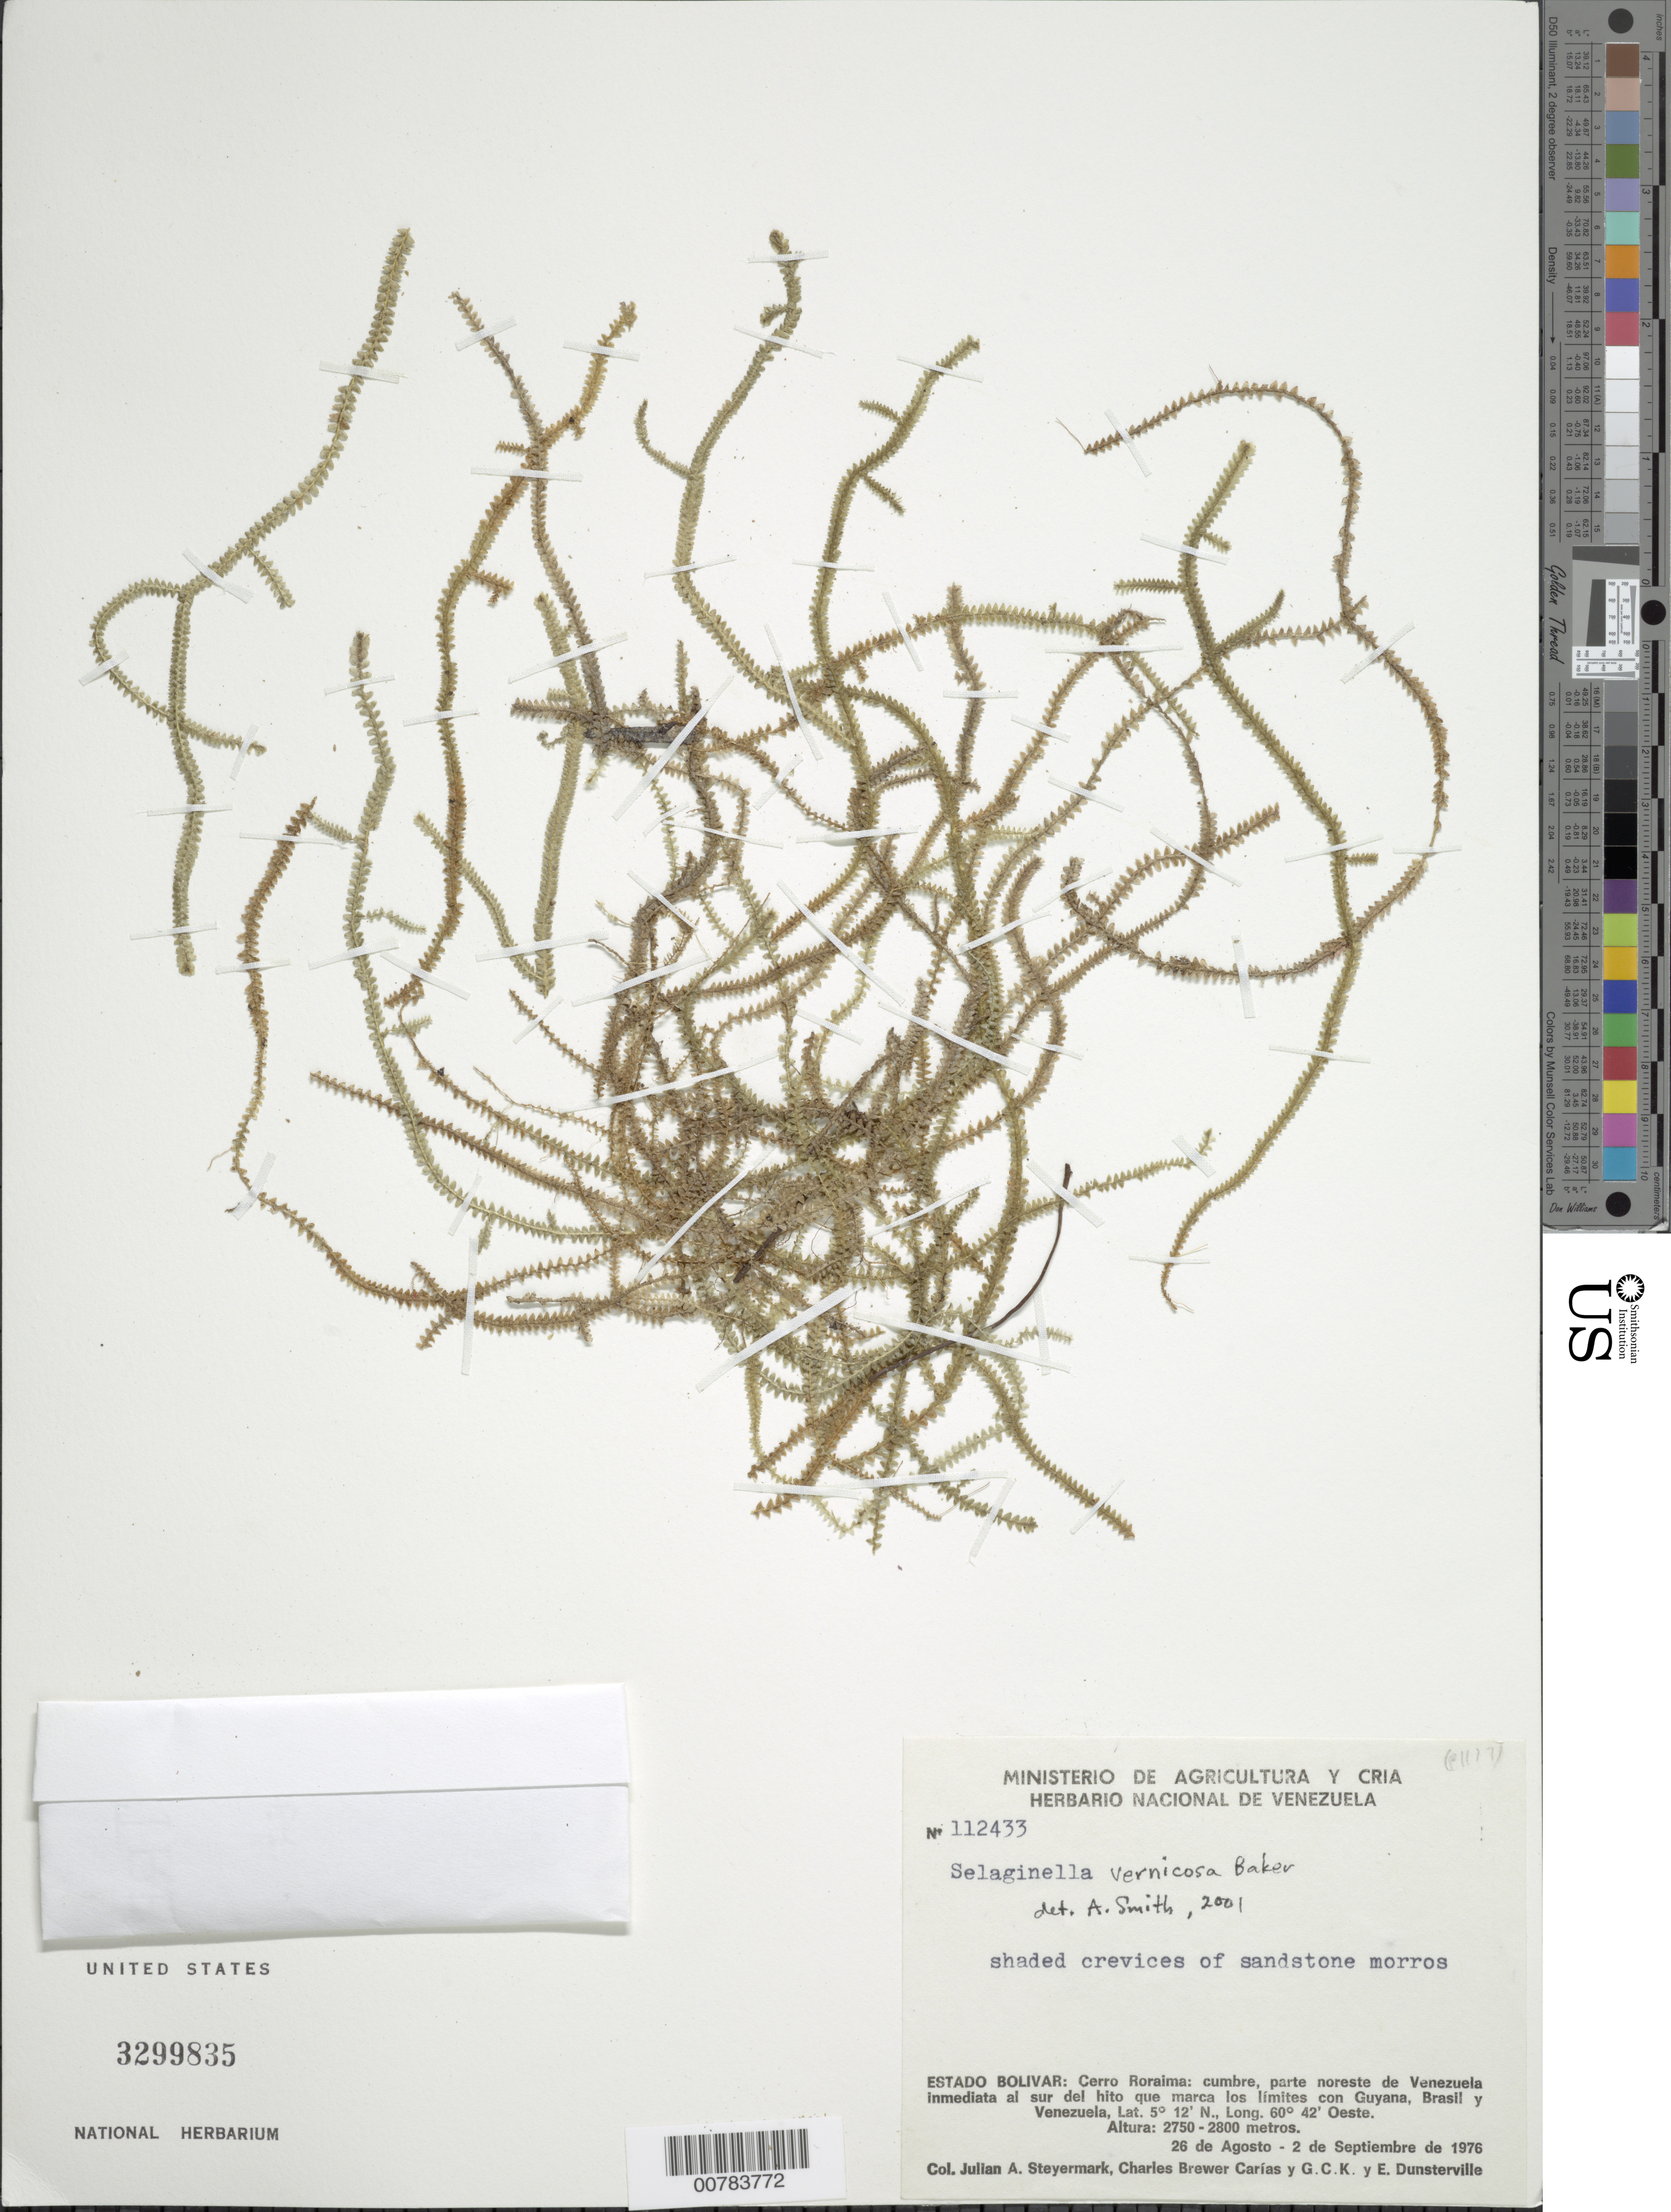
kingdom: Plantae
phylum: Tracheophyta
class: Lycopodiopsida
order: Selaginellales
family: Selaginellaceae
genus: Selaginella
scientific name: Selaginella vernicosa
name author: Baker in Thurn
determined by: Smith, A.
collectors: J. Steyermark, C. Brewer-Carias, G. C. K. Dunsterville & E. Dunsterville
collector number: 112433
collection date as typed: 26-Aug-76 to 2-Sep-76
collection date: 1976-08-26/1976-09-02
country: Venezuela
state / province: Bolívar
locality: Cerro Roraima: cumbre, parte NO de Venezuela inmediata al S del hito que marca los limites con Guyana, Brasil, y Venezuela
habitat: Shaded crevices of sandstone morros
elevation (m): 2750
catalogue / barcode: US 3299835